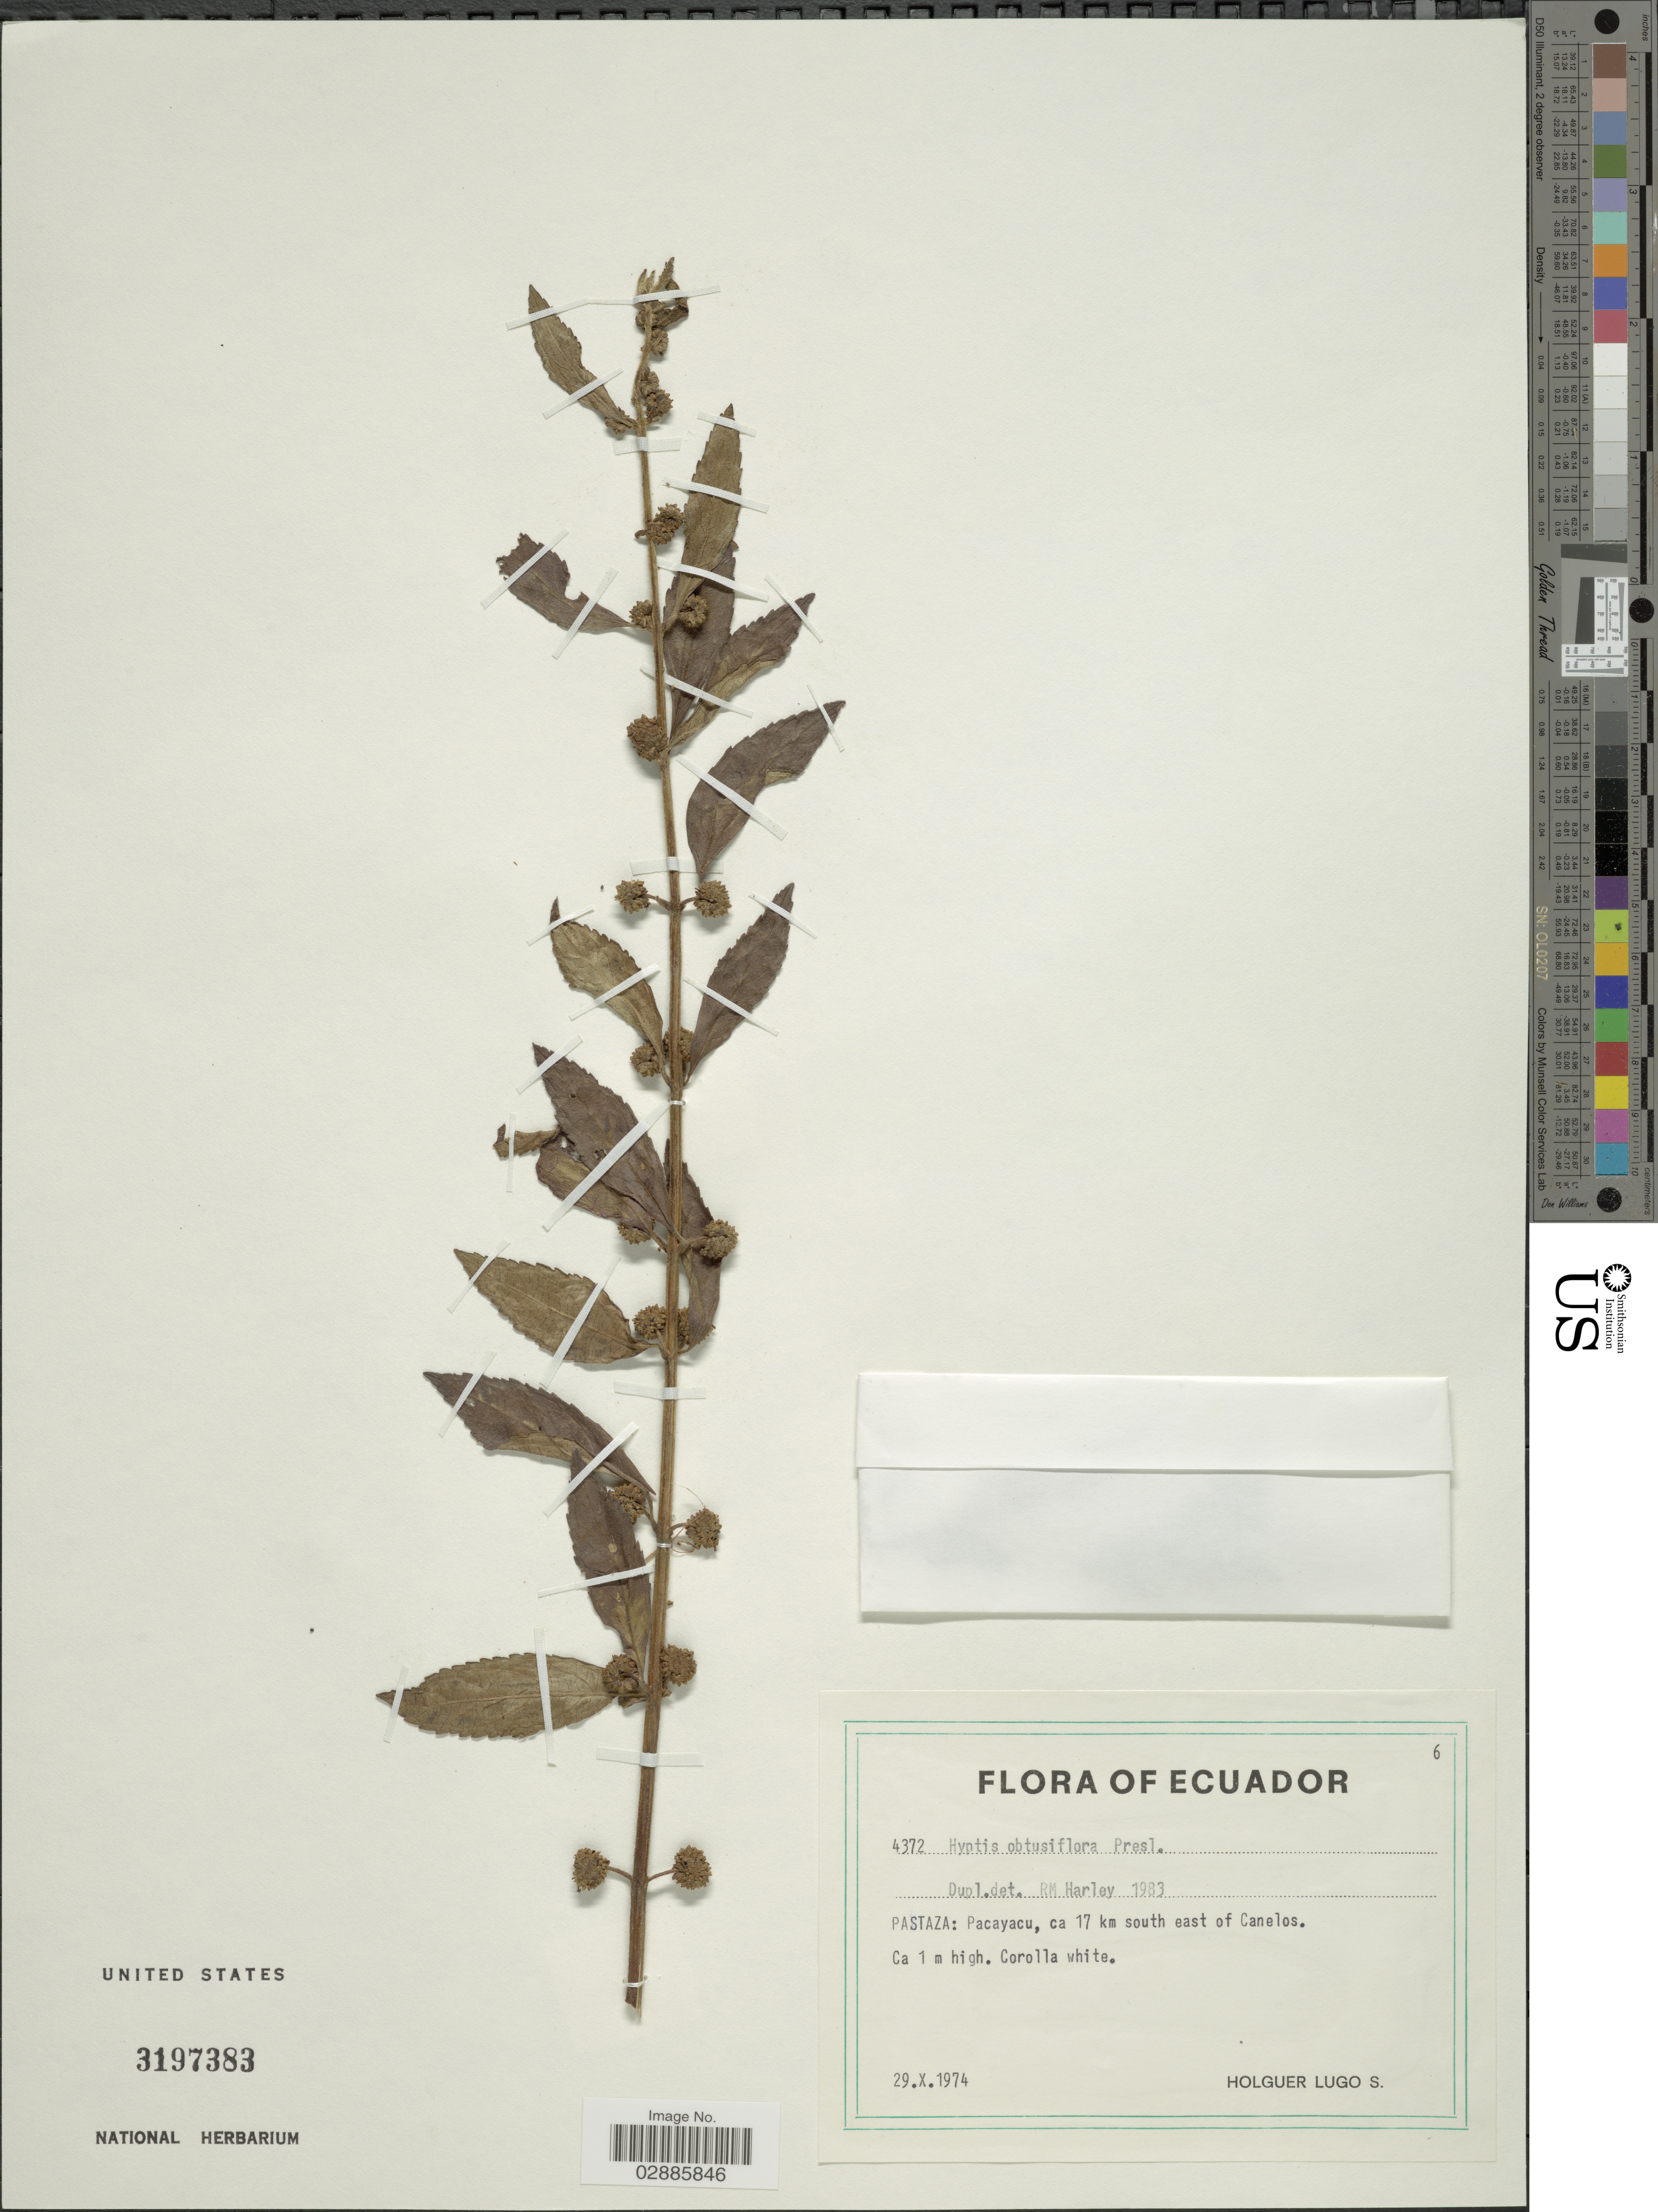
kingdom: Plantae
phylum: Tracheophyta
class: Magnoliopsida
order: Lamiales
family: Lamiaceae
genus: Hyptis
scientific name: Hyptis obtusiflora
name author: C. Presl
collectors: H. Lugo S.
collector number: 4372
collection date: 1974-10-29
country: Ecuador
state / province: Pastaza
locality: Pacayacu, ca 17 km south east of Canelos.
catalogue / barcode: US 3197383